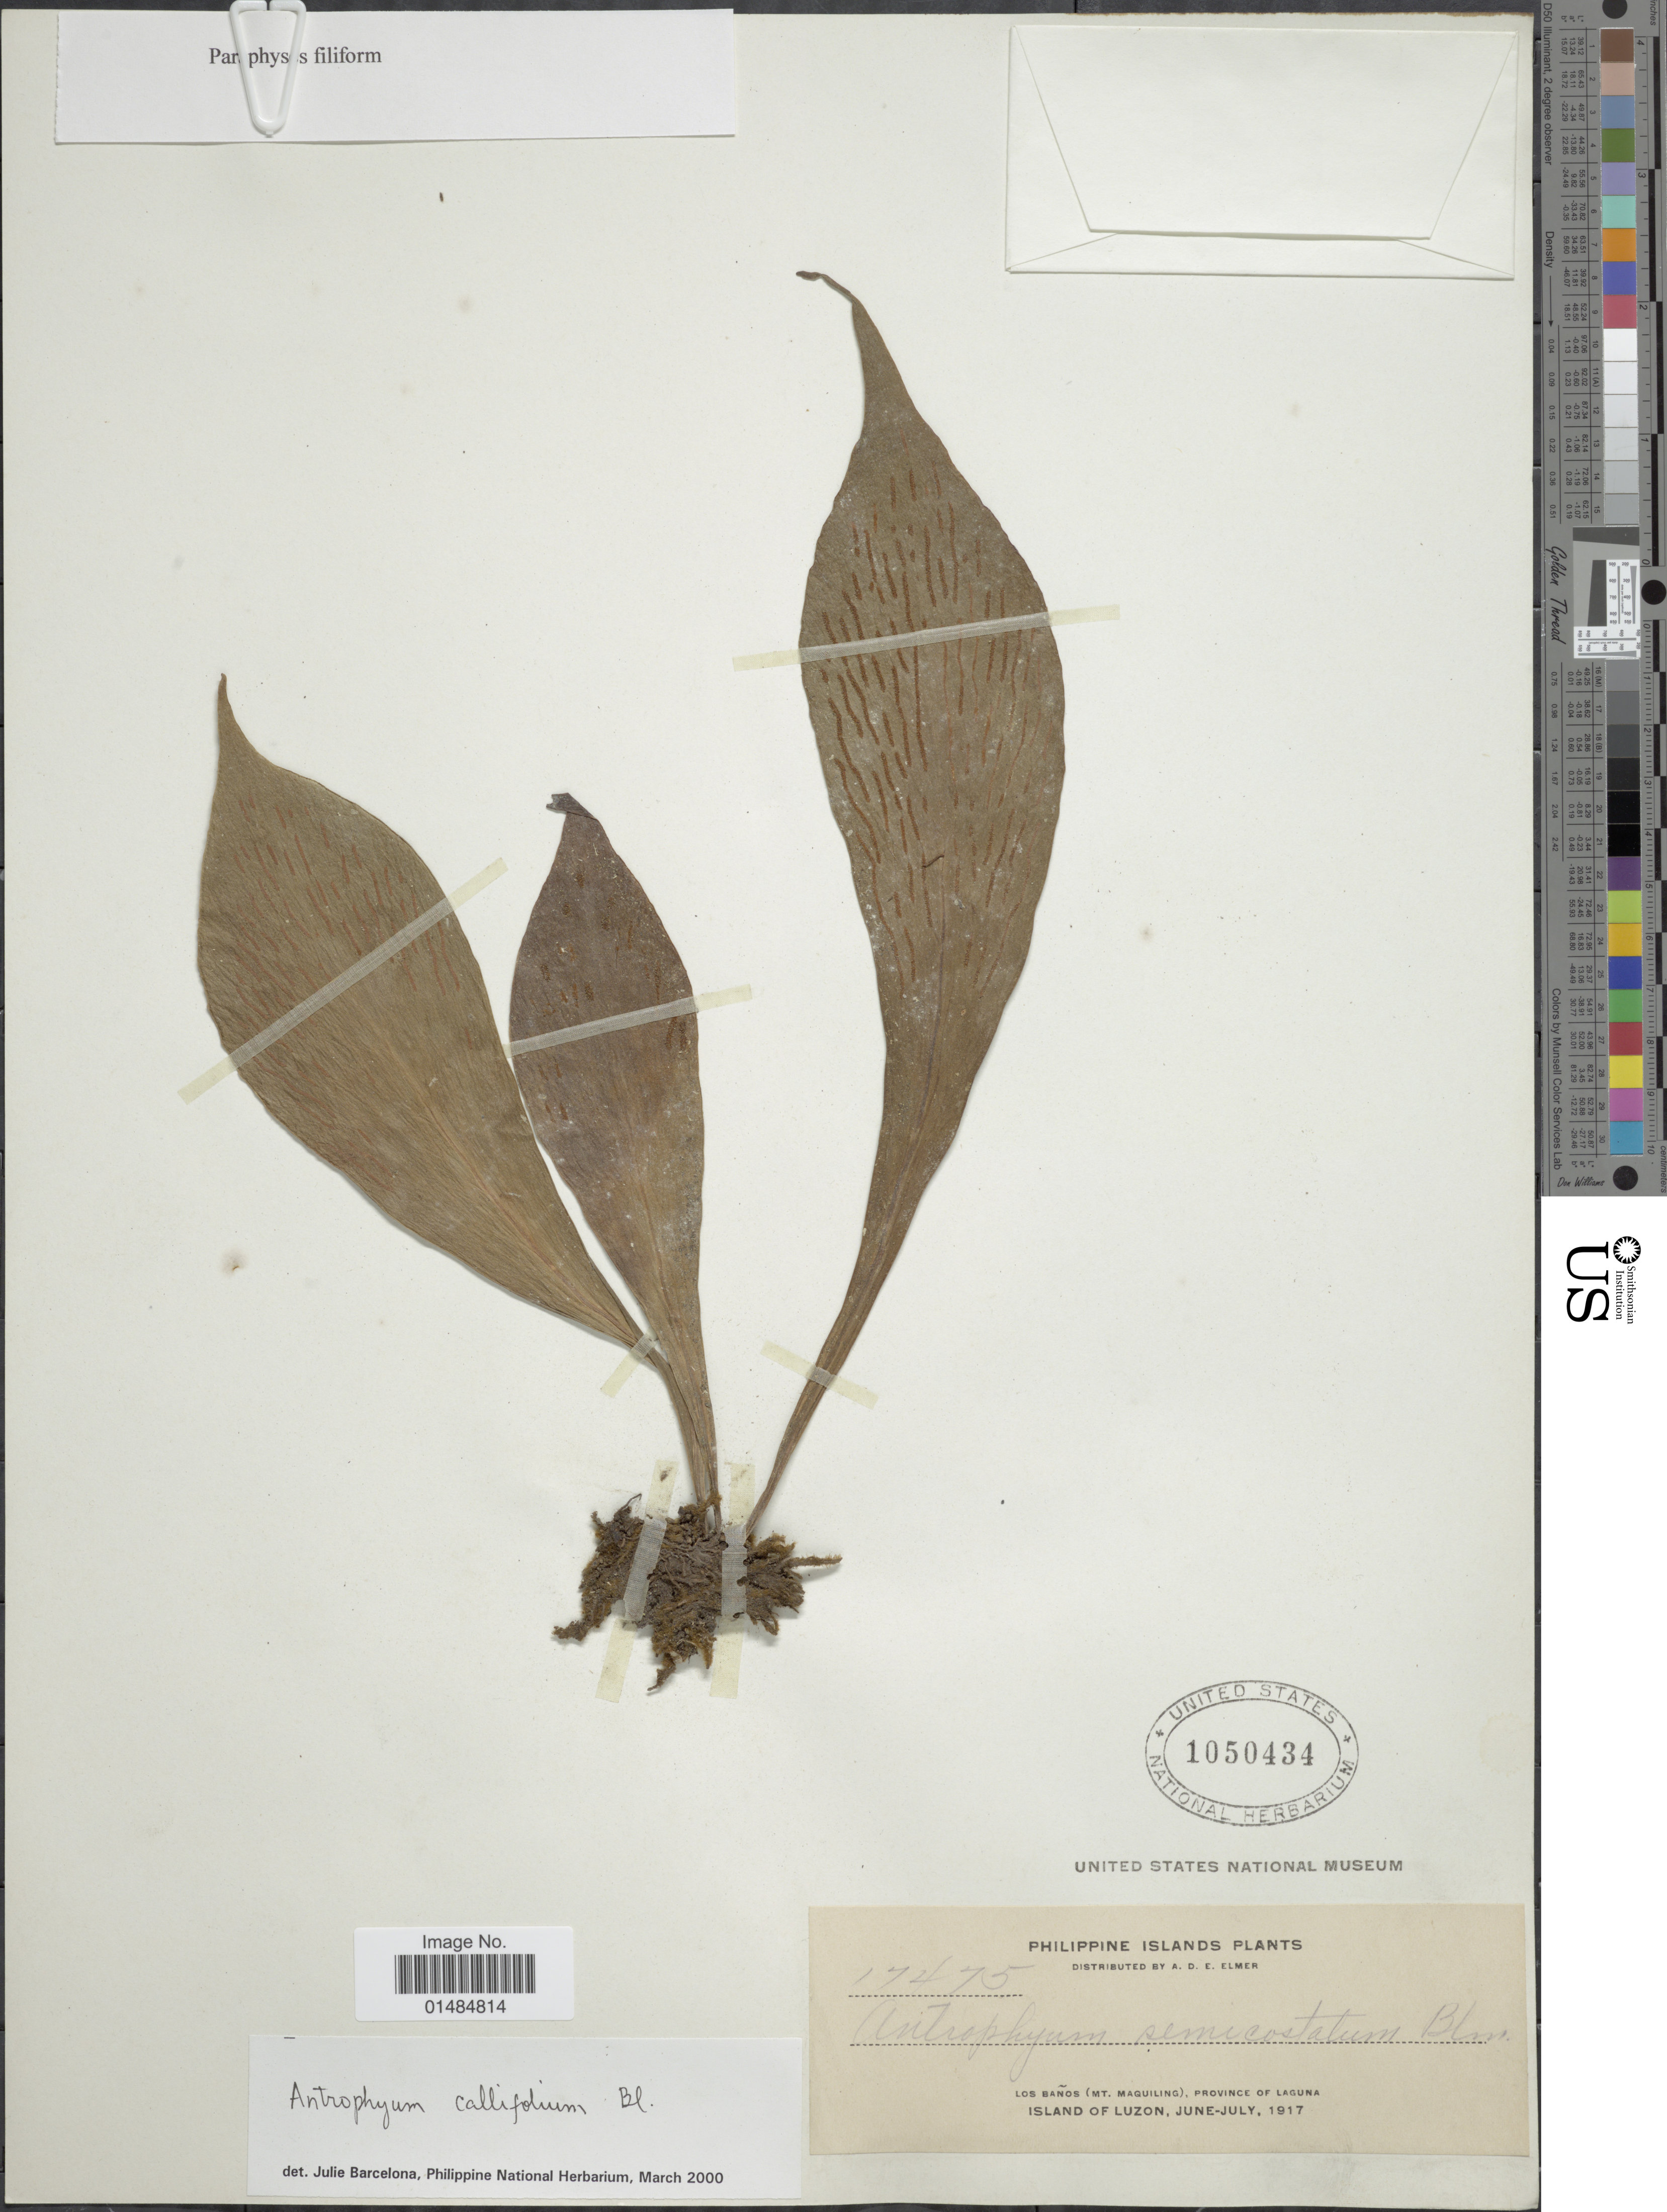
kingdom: Plantae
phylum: Tracheophyta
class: Polypodiopsida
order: Polypodiales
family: Pteridaceae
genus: Antrophyum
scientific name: Antrophyum callifolium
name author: Blume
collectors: A. D. E. Elmer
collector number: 17475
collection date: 1917-06/1917-07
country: Philippines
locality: Los Baños (Mt. Maquiling), Province of Laguna, Island of Luzon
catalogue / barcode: US 1050434